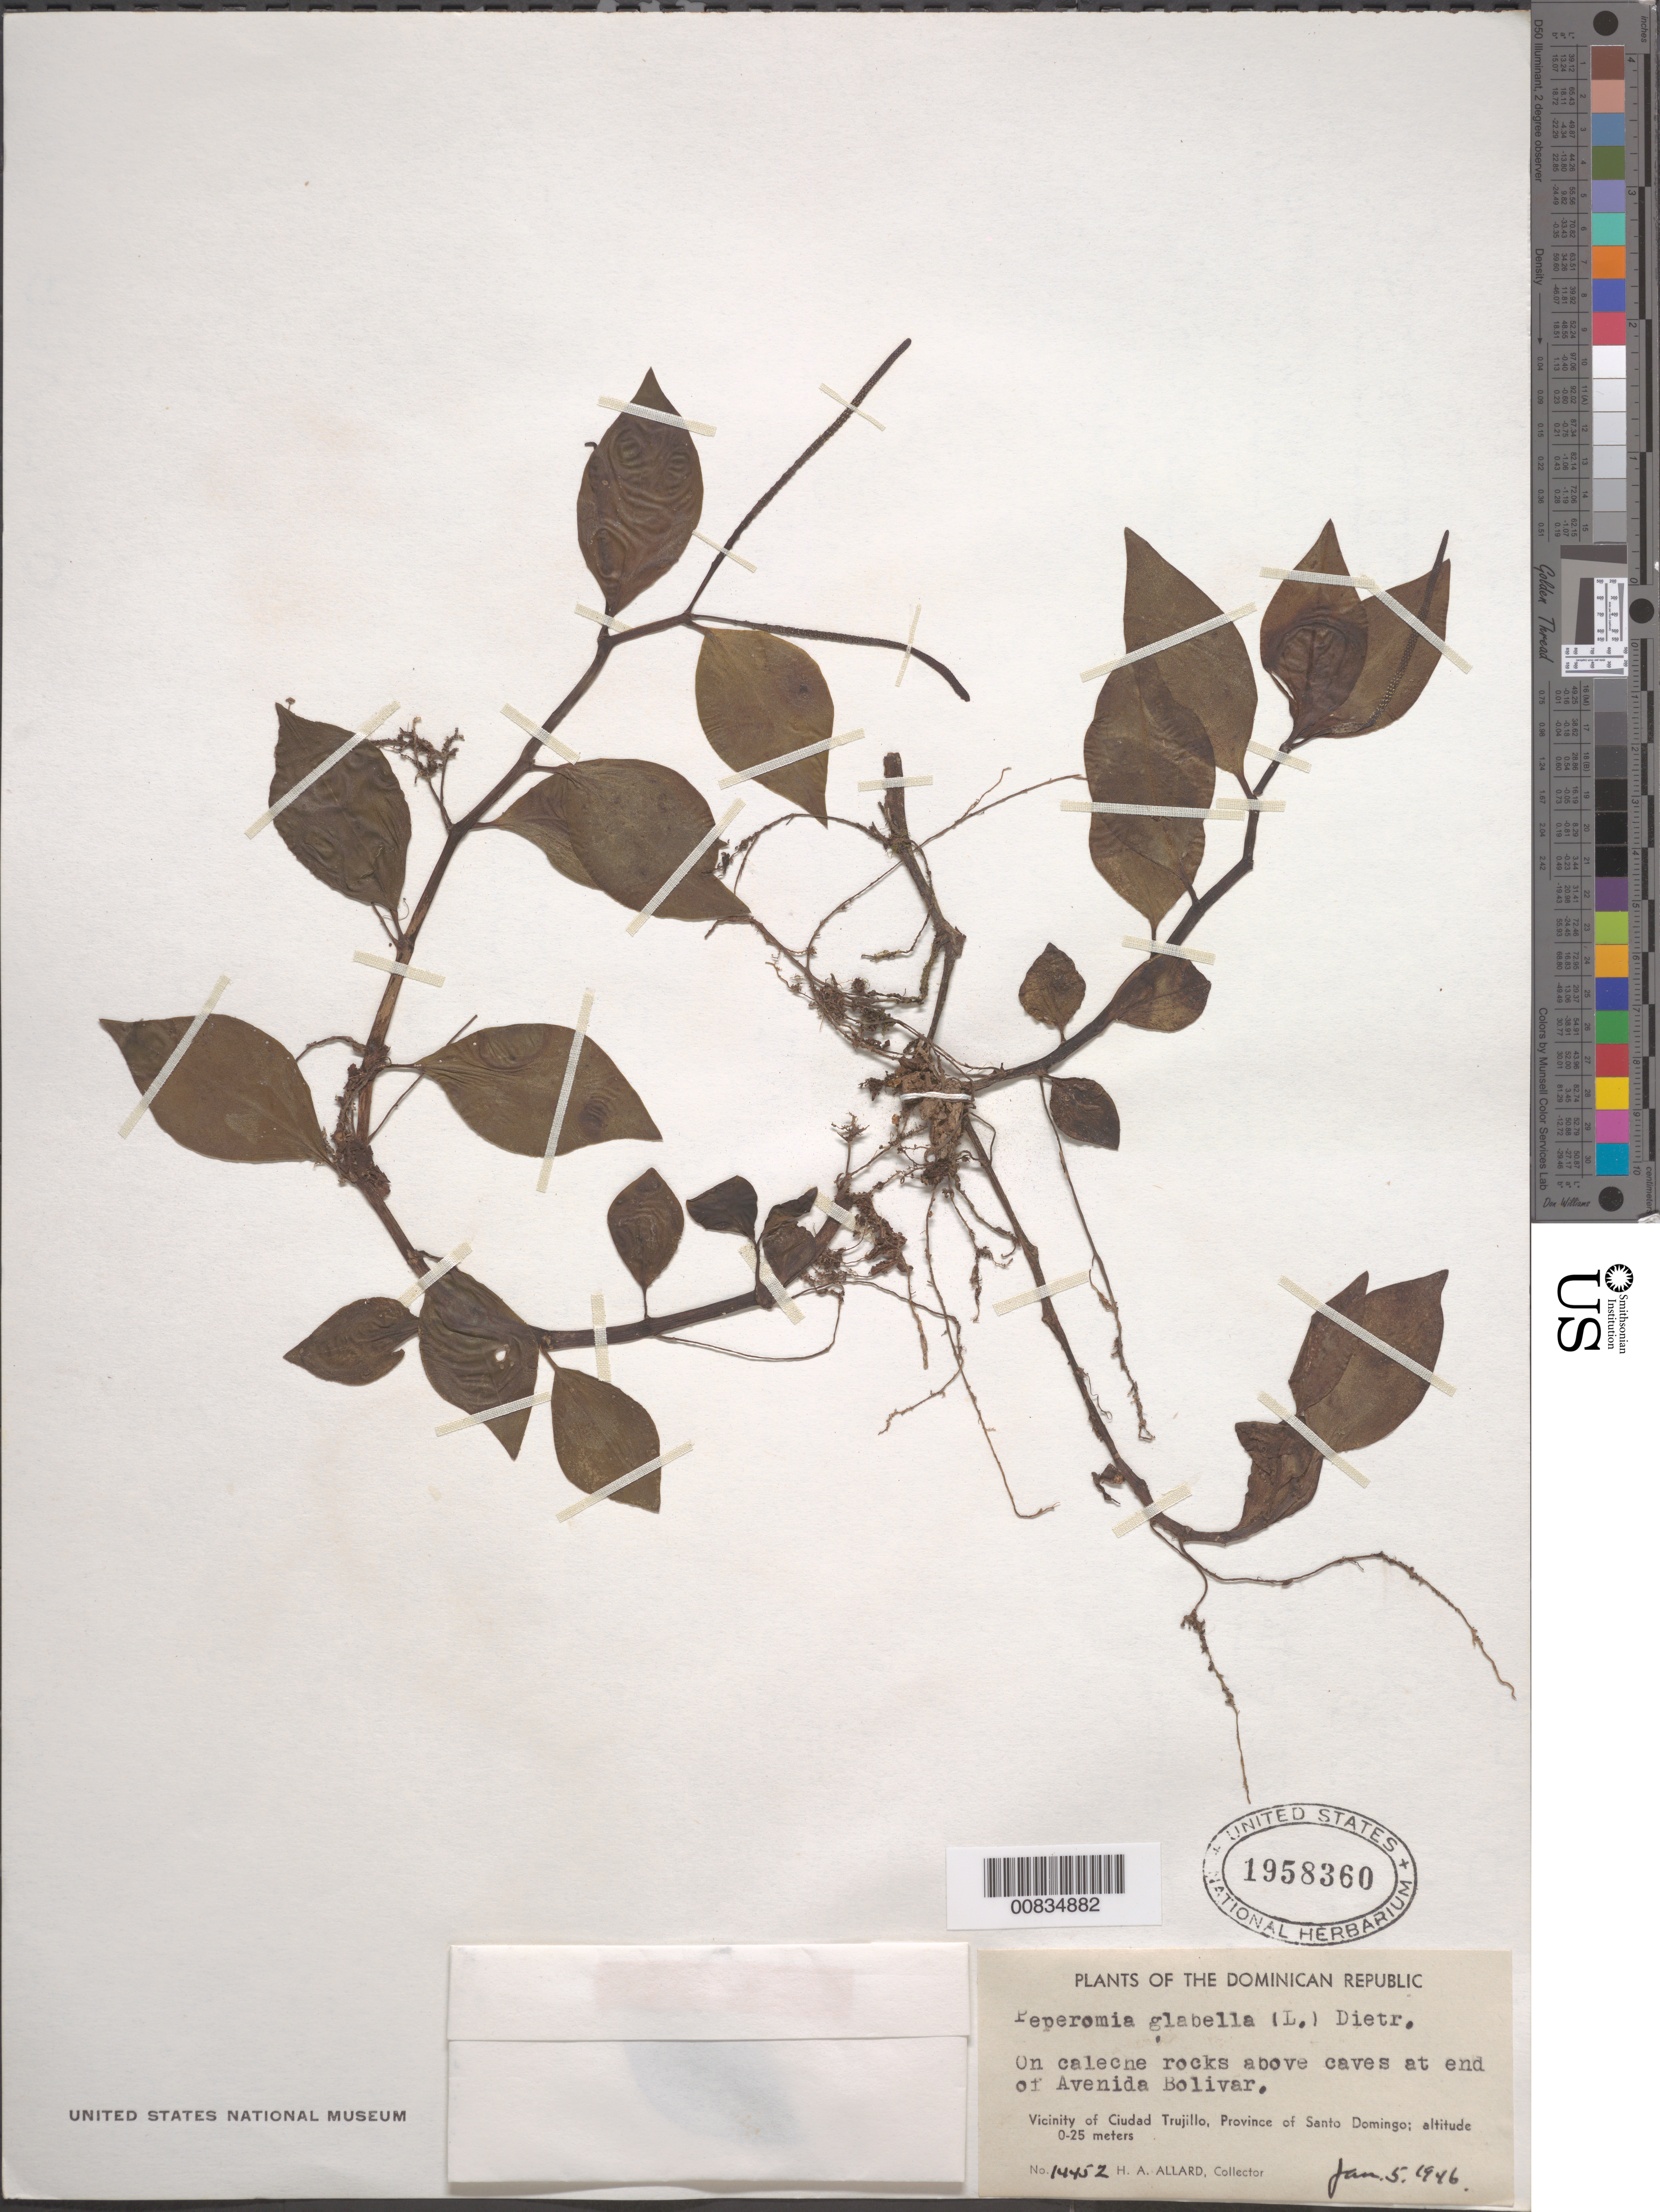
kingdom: Plantae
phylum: Tracheophyta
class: Magnoliopsida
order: Piperales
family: Piperaceae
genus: Peperomia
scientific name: Peperomia glabella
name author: (Sw.) A. Dietr.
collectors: H. A. Allard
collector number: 14452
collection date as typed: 05 Jan 1946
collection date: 1946-01-05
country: Dominican Republic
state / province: Distrito Nacional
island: Hispaniola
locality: Above caves at end of Avenida Bolivar. Vicinity of Ciudad Trujillo, Province of Santo Domingo (obsolete).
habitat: On caleche rocks.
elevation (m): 0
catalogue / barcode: US 1958360